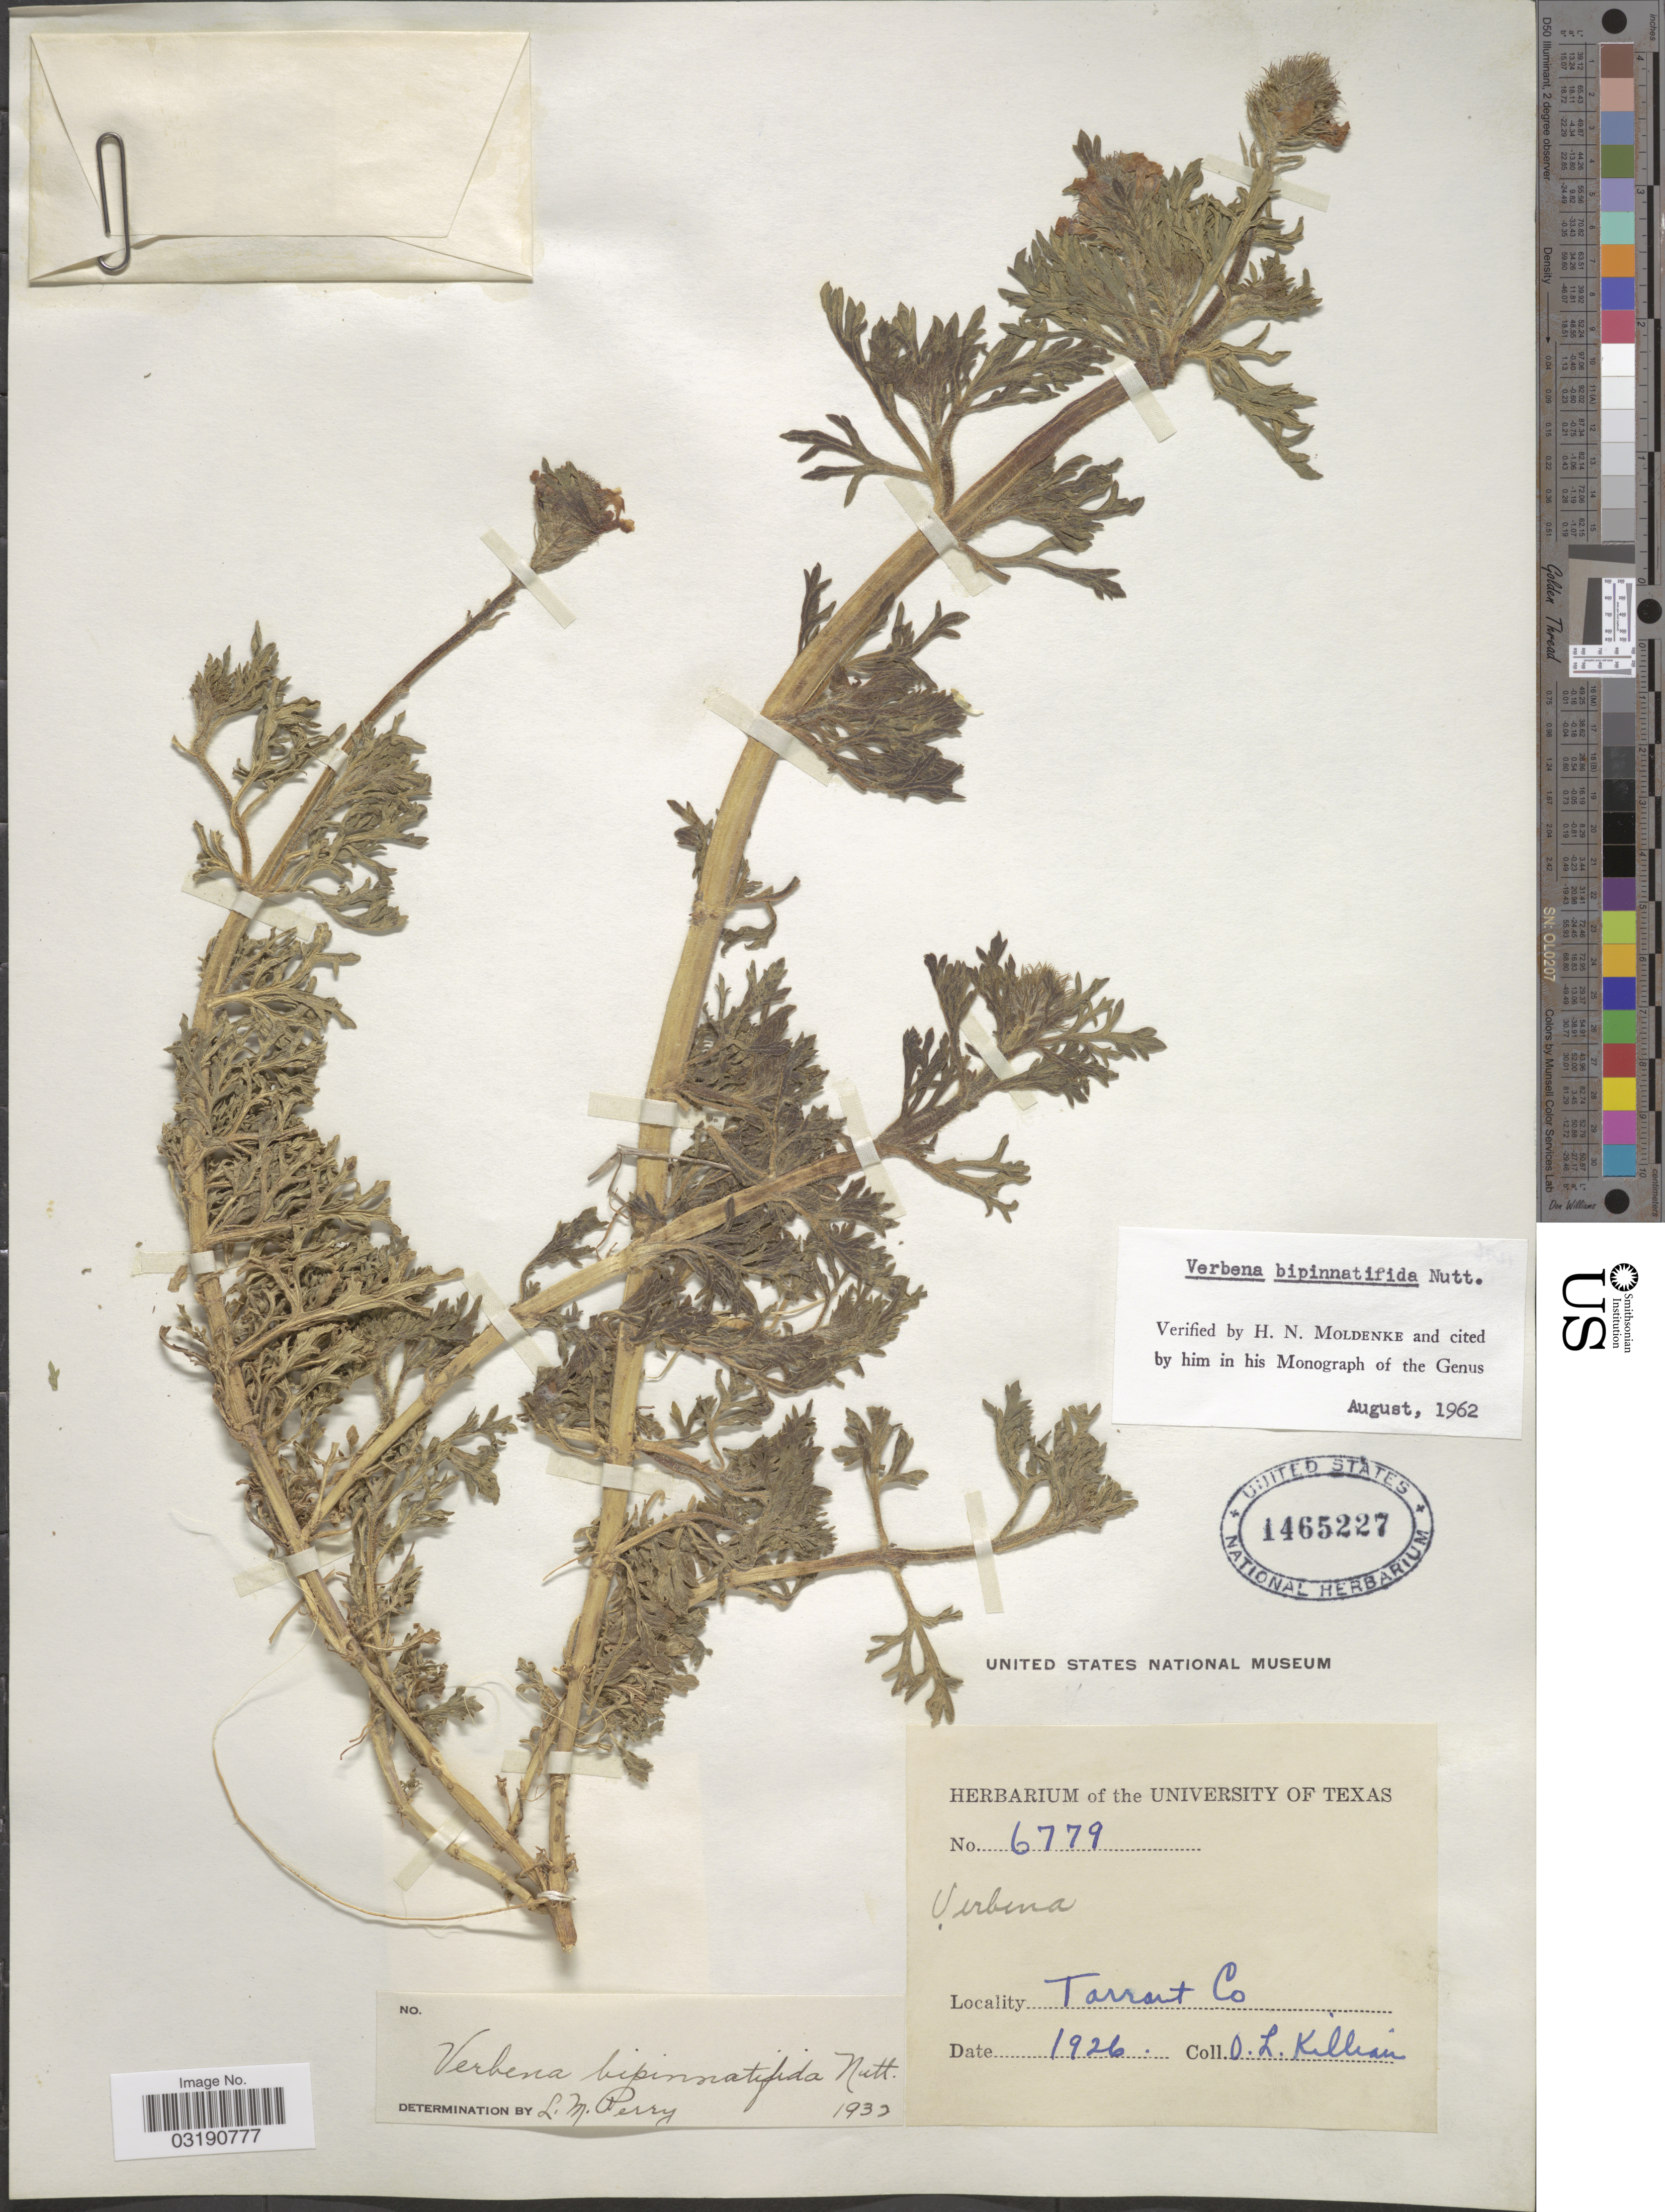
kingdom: Plantae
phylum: Tracheophyta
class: Magnoliopsida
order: Lamiales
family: Verbenaceae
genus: Verbena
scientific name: Verbena bipinnatifida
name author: (Schauer) Nutt.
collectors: O. Killian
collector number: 6779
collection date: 1926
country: United States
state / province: Texas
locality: Tarrant Co.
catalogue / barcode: US 1465227